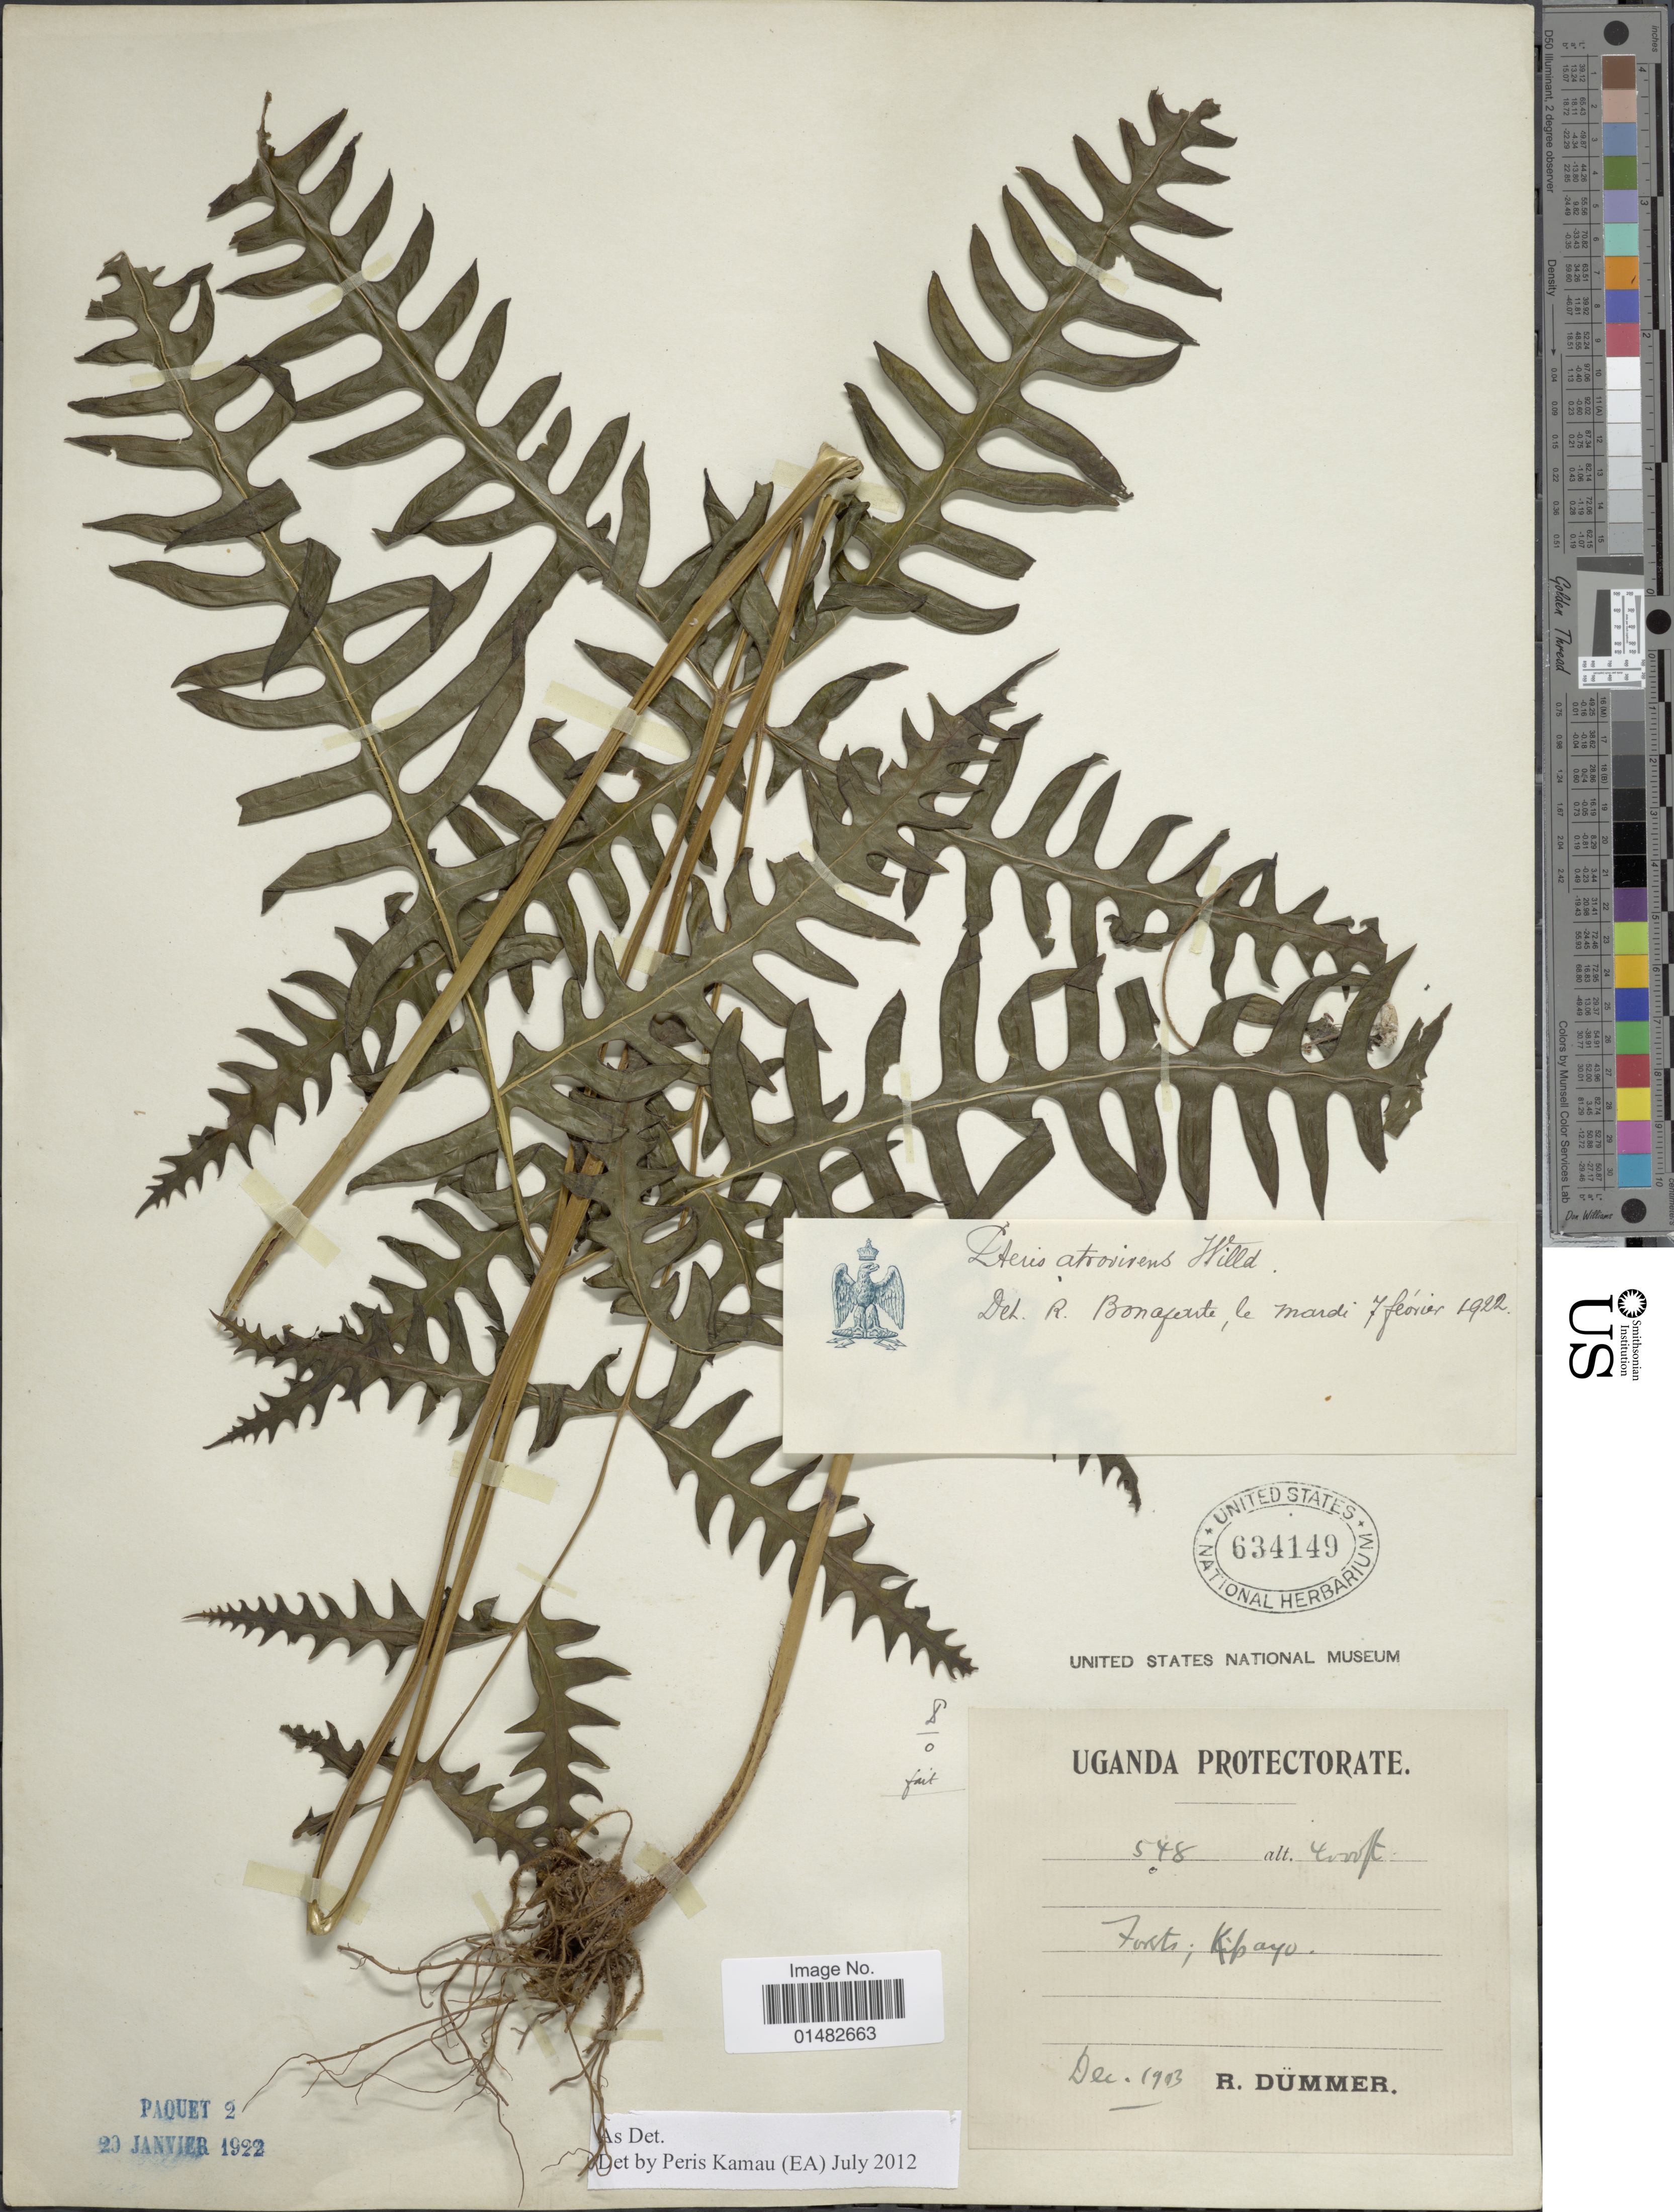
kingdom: Plantae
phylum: Tracheophyta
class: Polypodiopsida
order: Polypodiales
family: Pteridaceae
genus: Pteris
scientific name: Pteris atrovirens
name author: Willd.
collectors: R. Duemmer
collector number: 548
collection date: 1903-12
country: Uganda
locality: Uganda Protectorate, Forest, Kipayo.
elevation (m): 1219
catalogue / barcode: US 634149